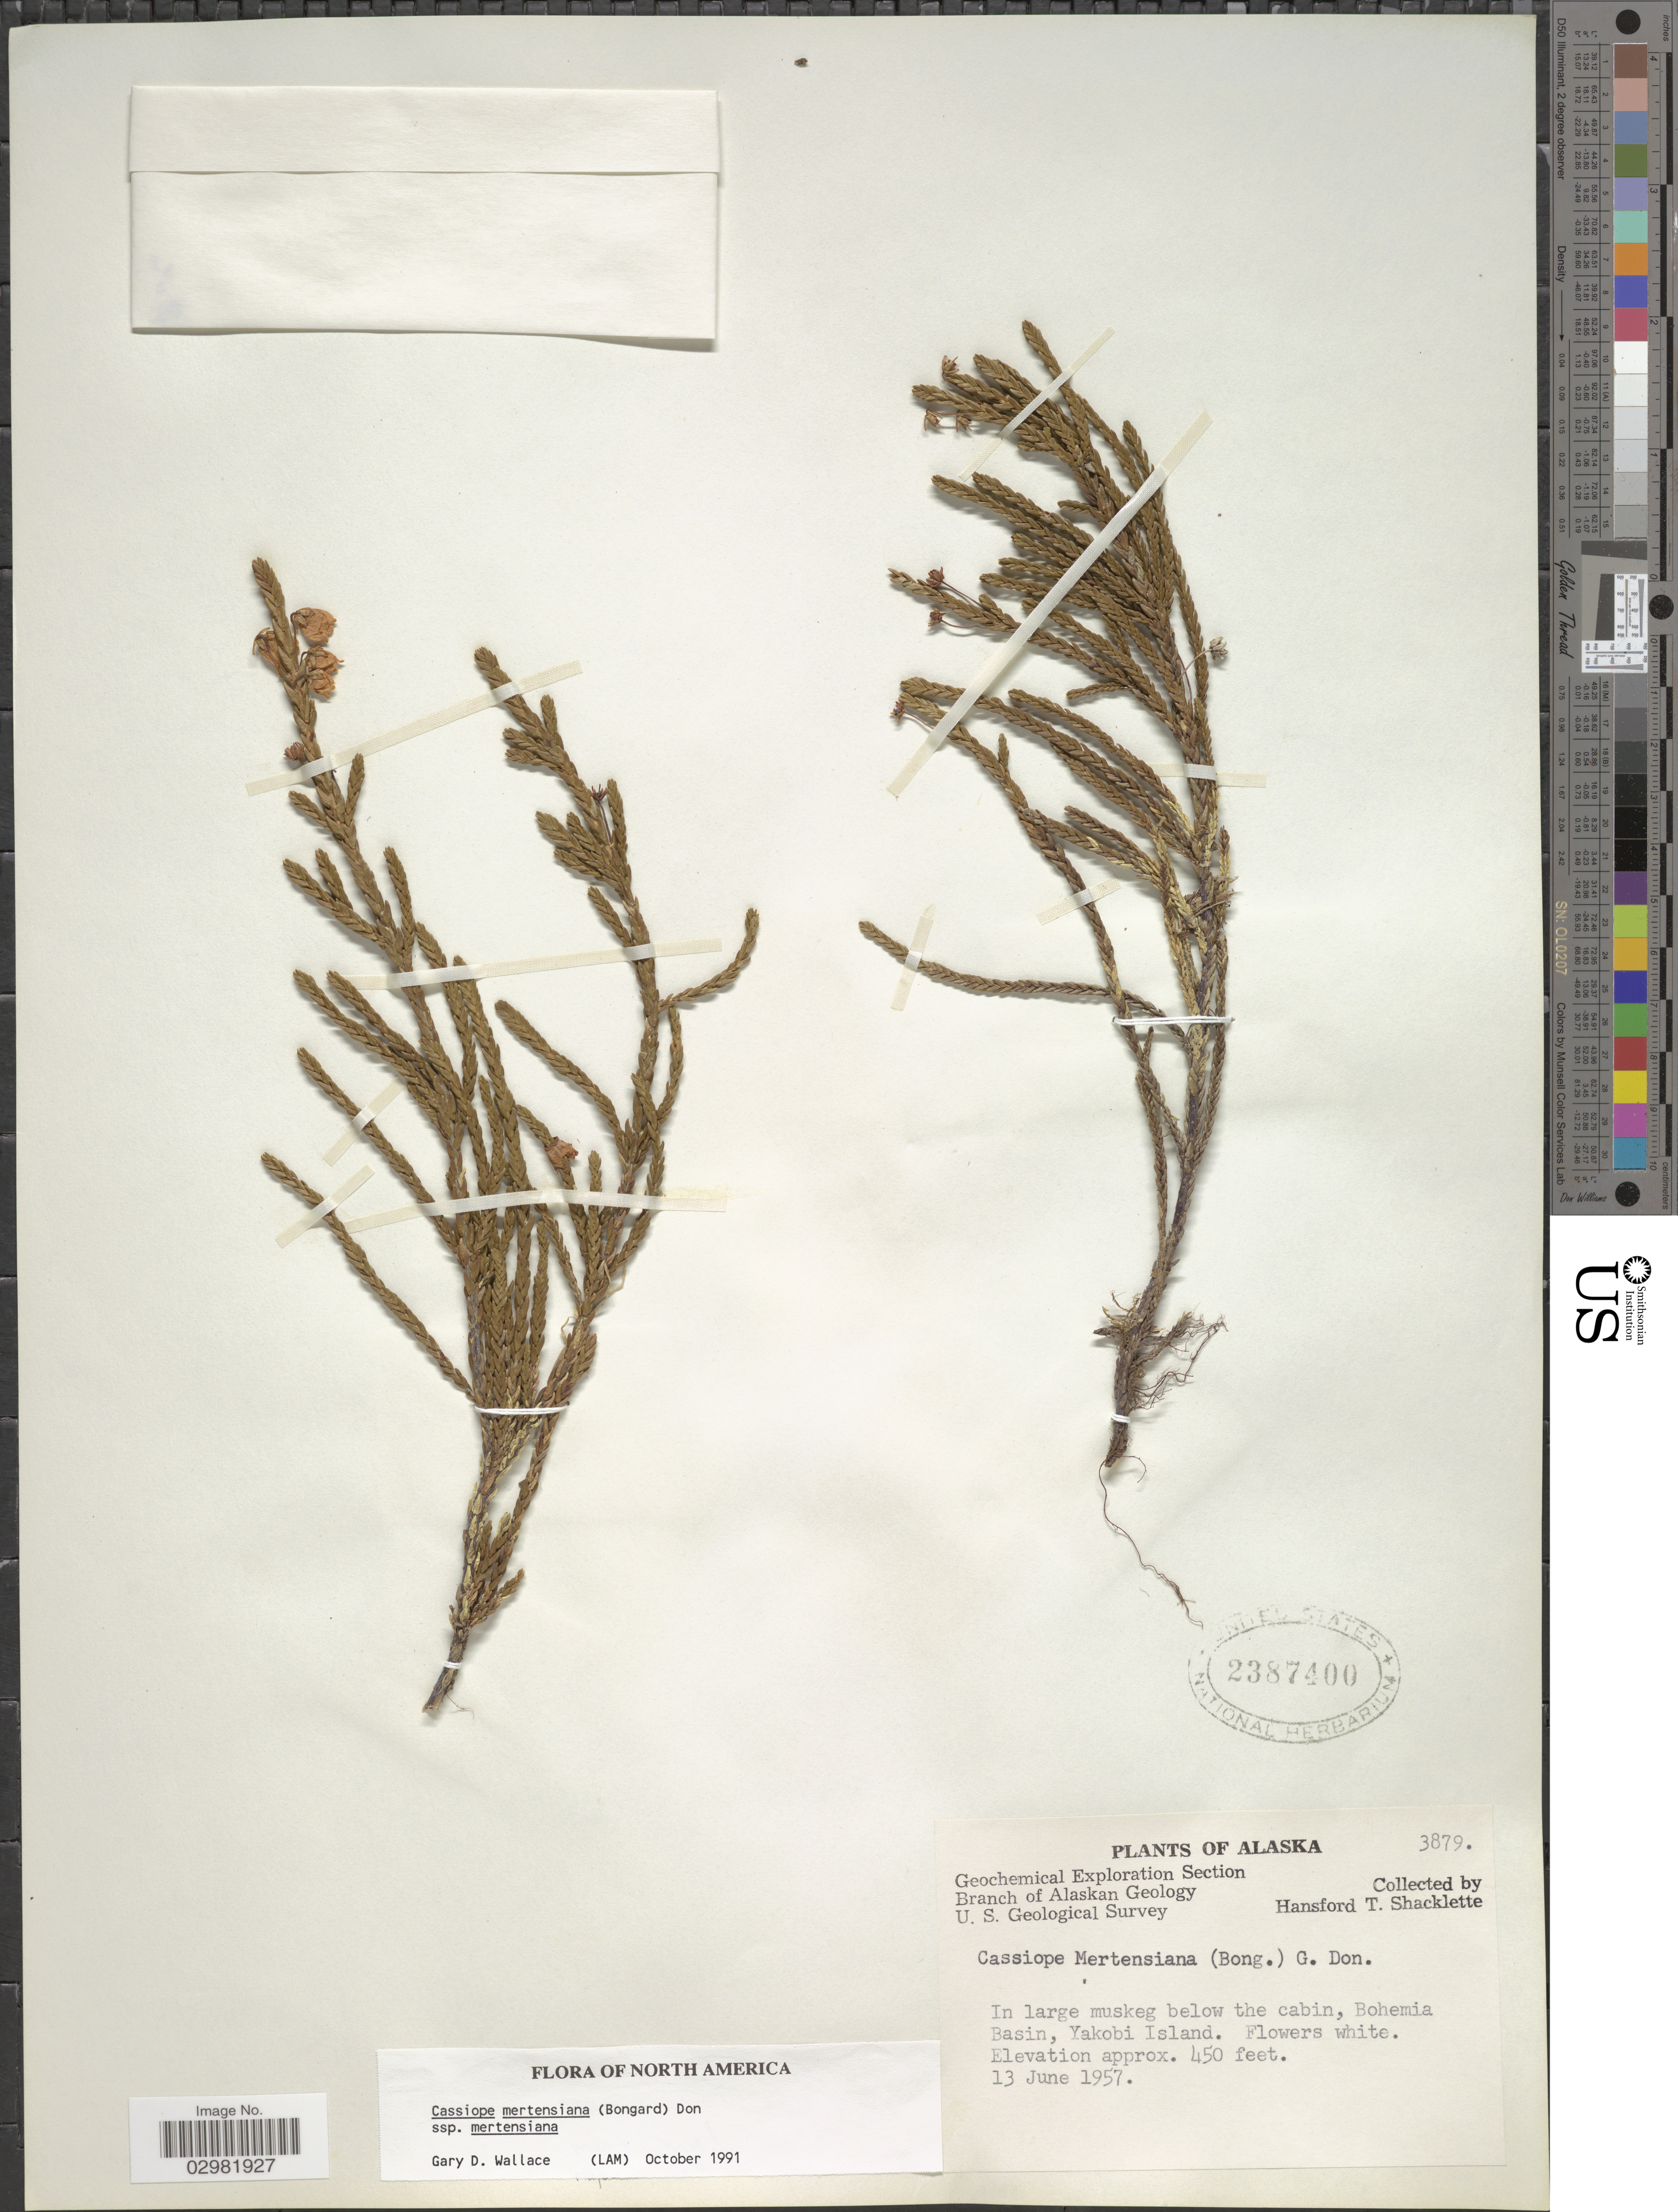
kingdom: Plantae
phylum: Tracheophyta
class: Magnoliopsida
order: Ericales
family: Ericaceae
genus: Cassiope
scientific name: Cassiope mertensiana subsp. mertensiana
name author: (Bong.) G. Don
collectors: H. Shacklette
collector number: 3879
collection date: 1957-06-13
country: United States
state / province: Alaska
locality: In large muskeg below the cabin, Bohemia Basin, Yakobi Island.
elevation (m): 137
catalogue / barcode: US 2387400